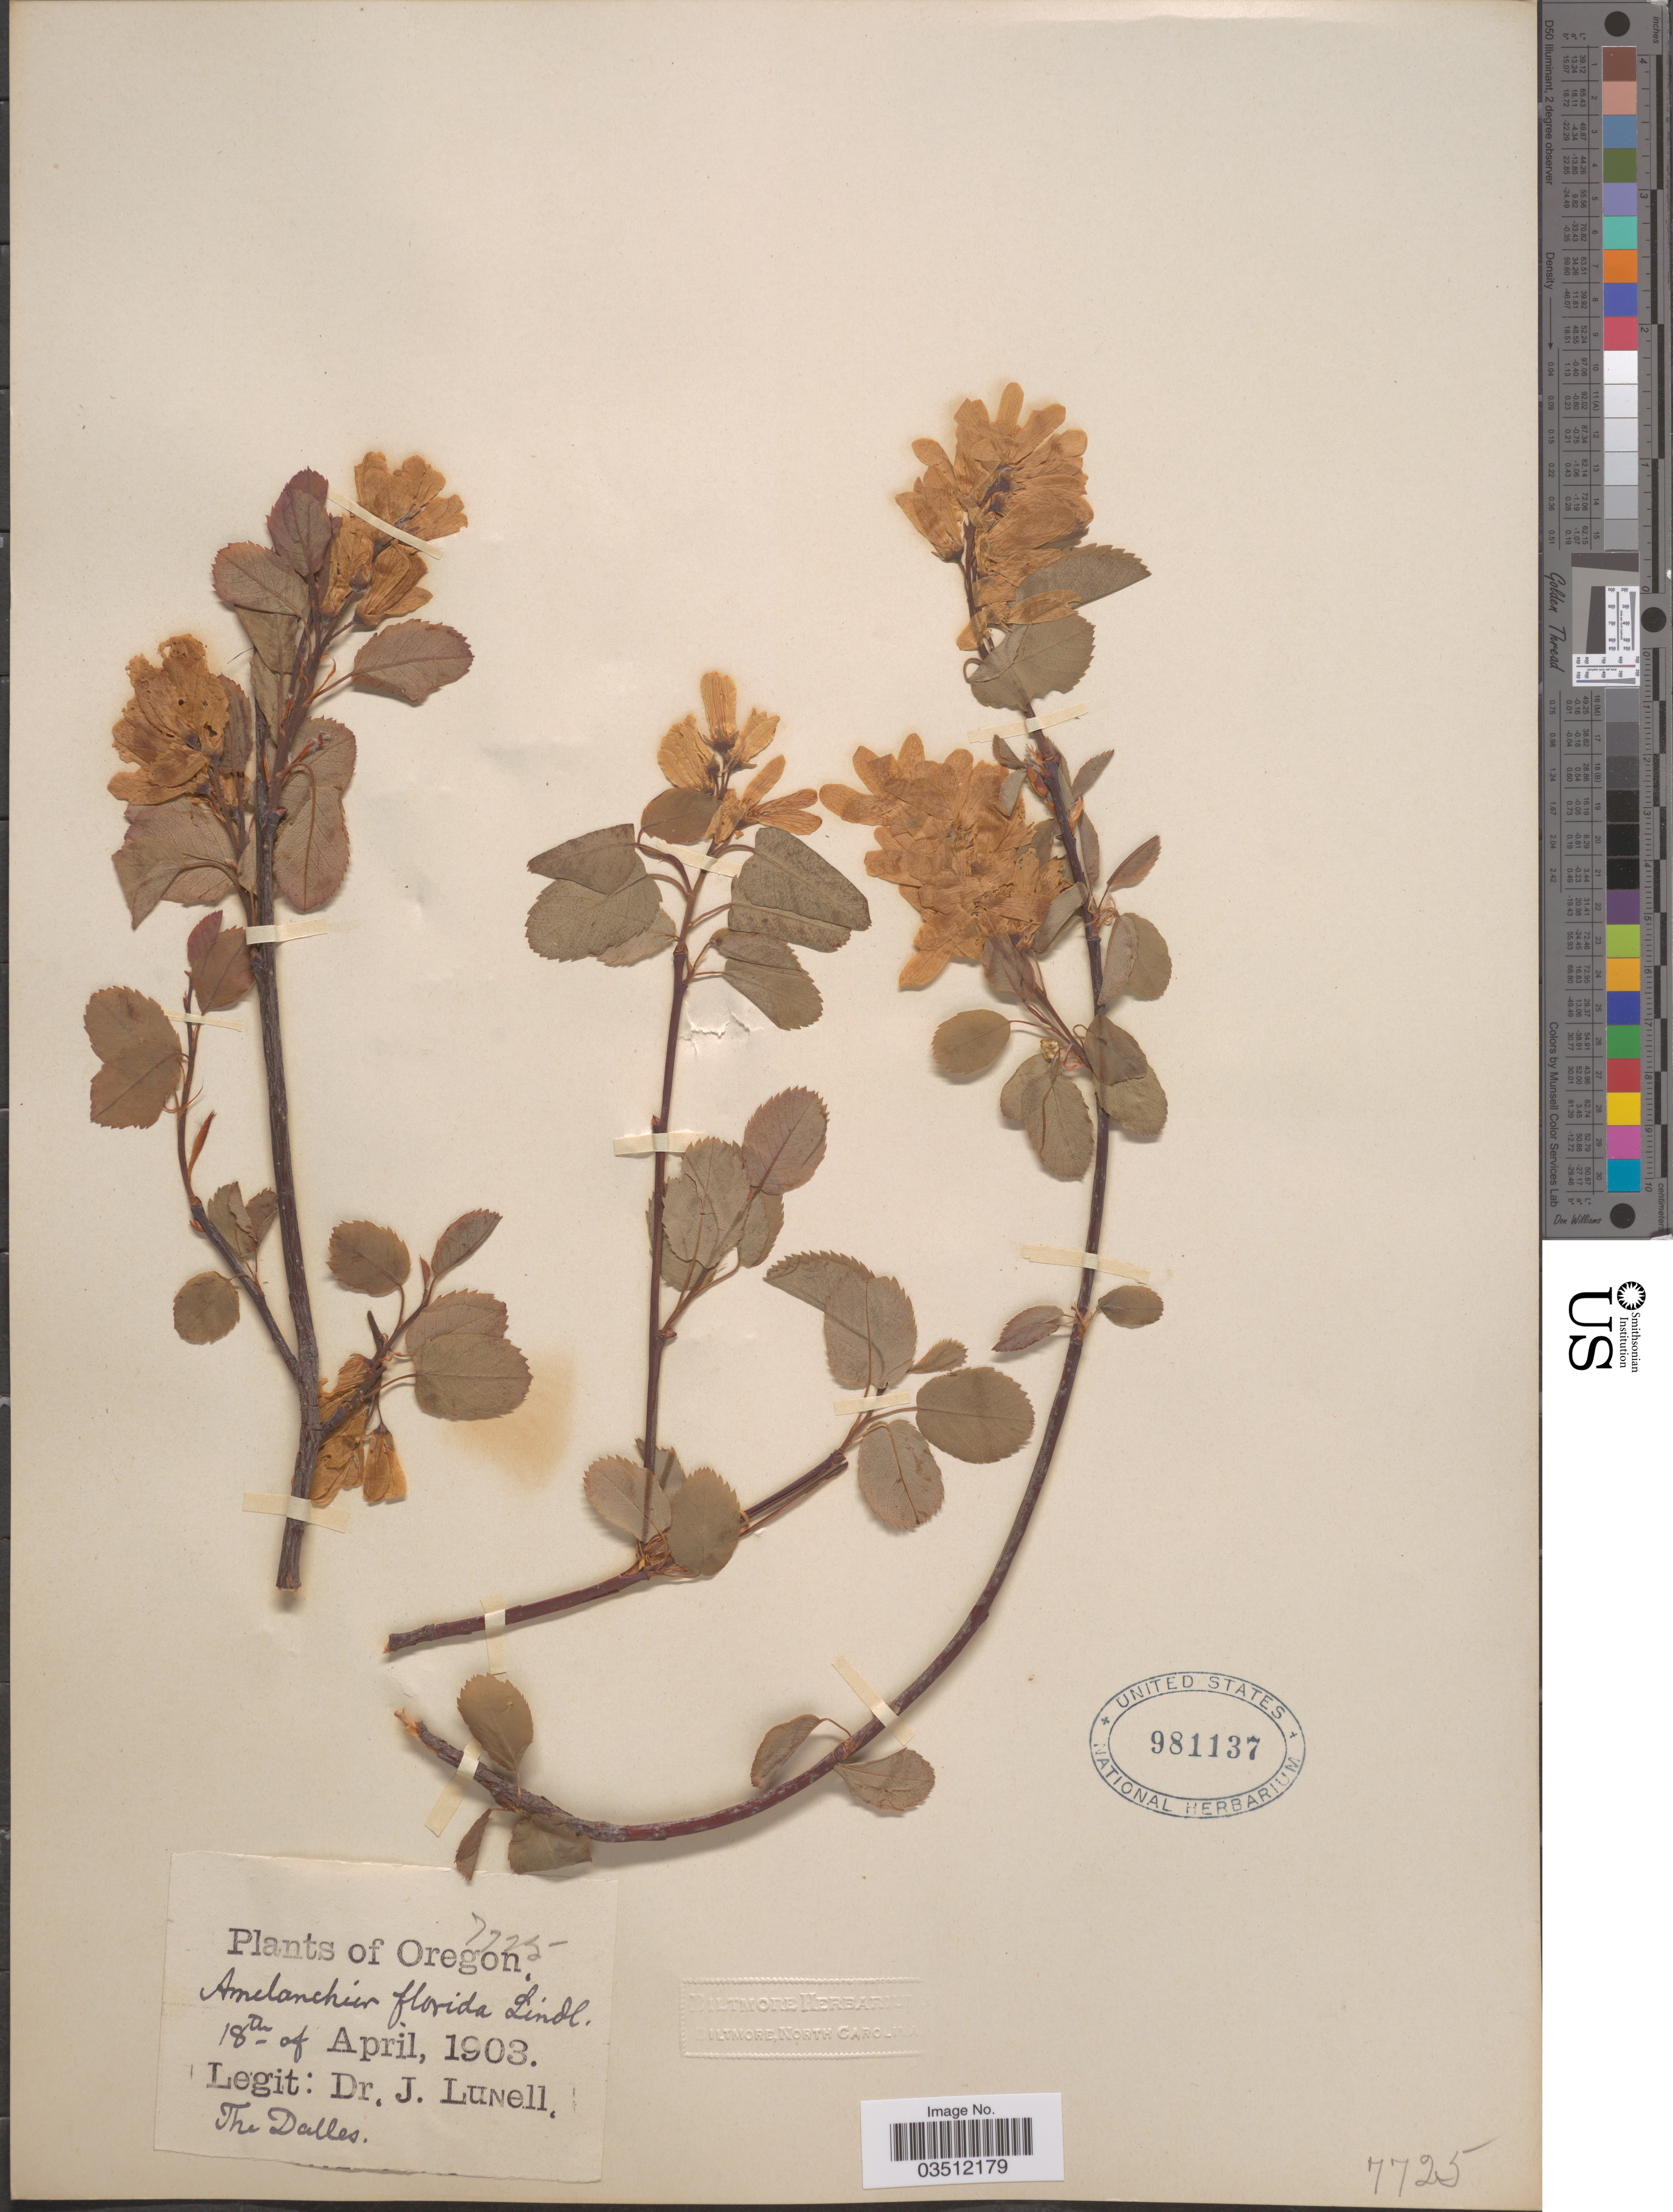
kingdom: Plantae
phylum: Tracheophyta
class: Magnoliopsida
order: Rosales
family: Rosaceae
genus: Amelanchier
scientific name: Amelanchier florida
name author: Lindl.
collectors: J. Lunell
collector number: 7725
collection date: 1903-04-18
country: United States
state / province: Oregon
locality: The Dalles.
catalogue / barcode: US 981137